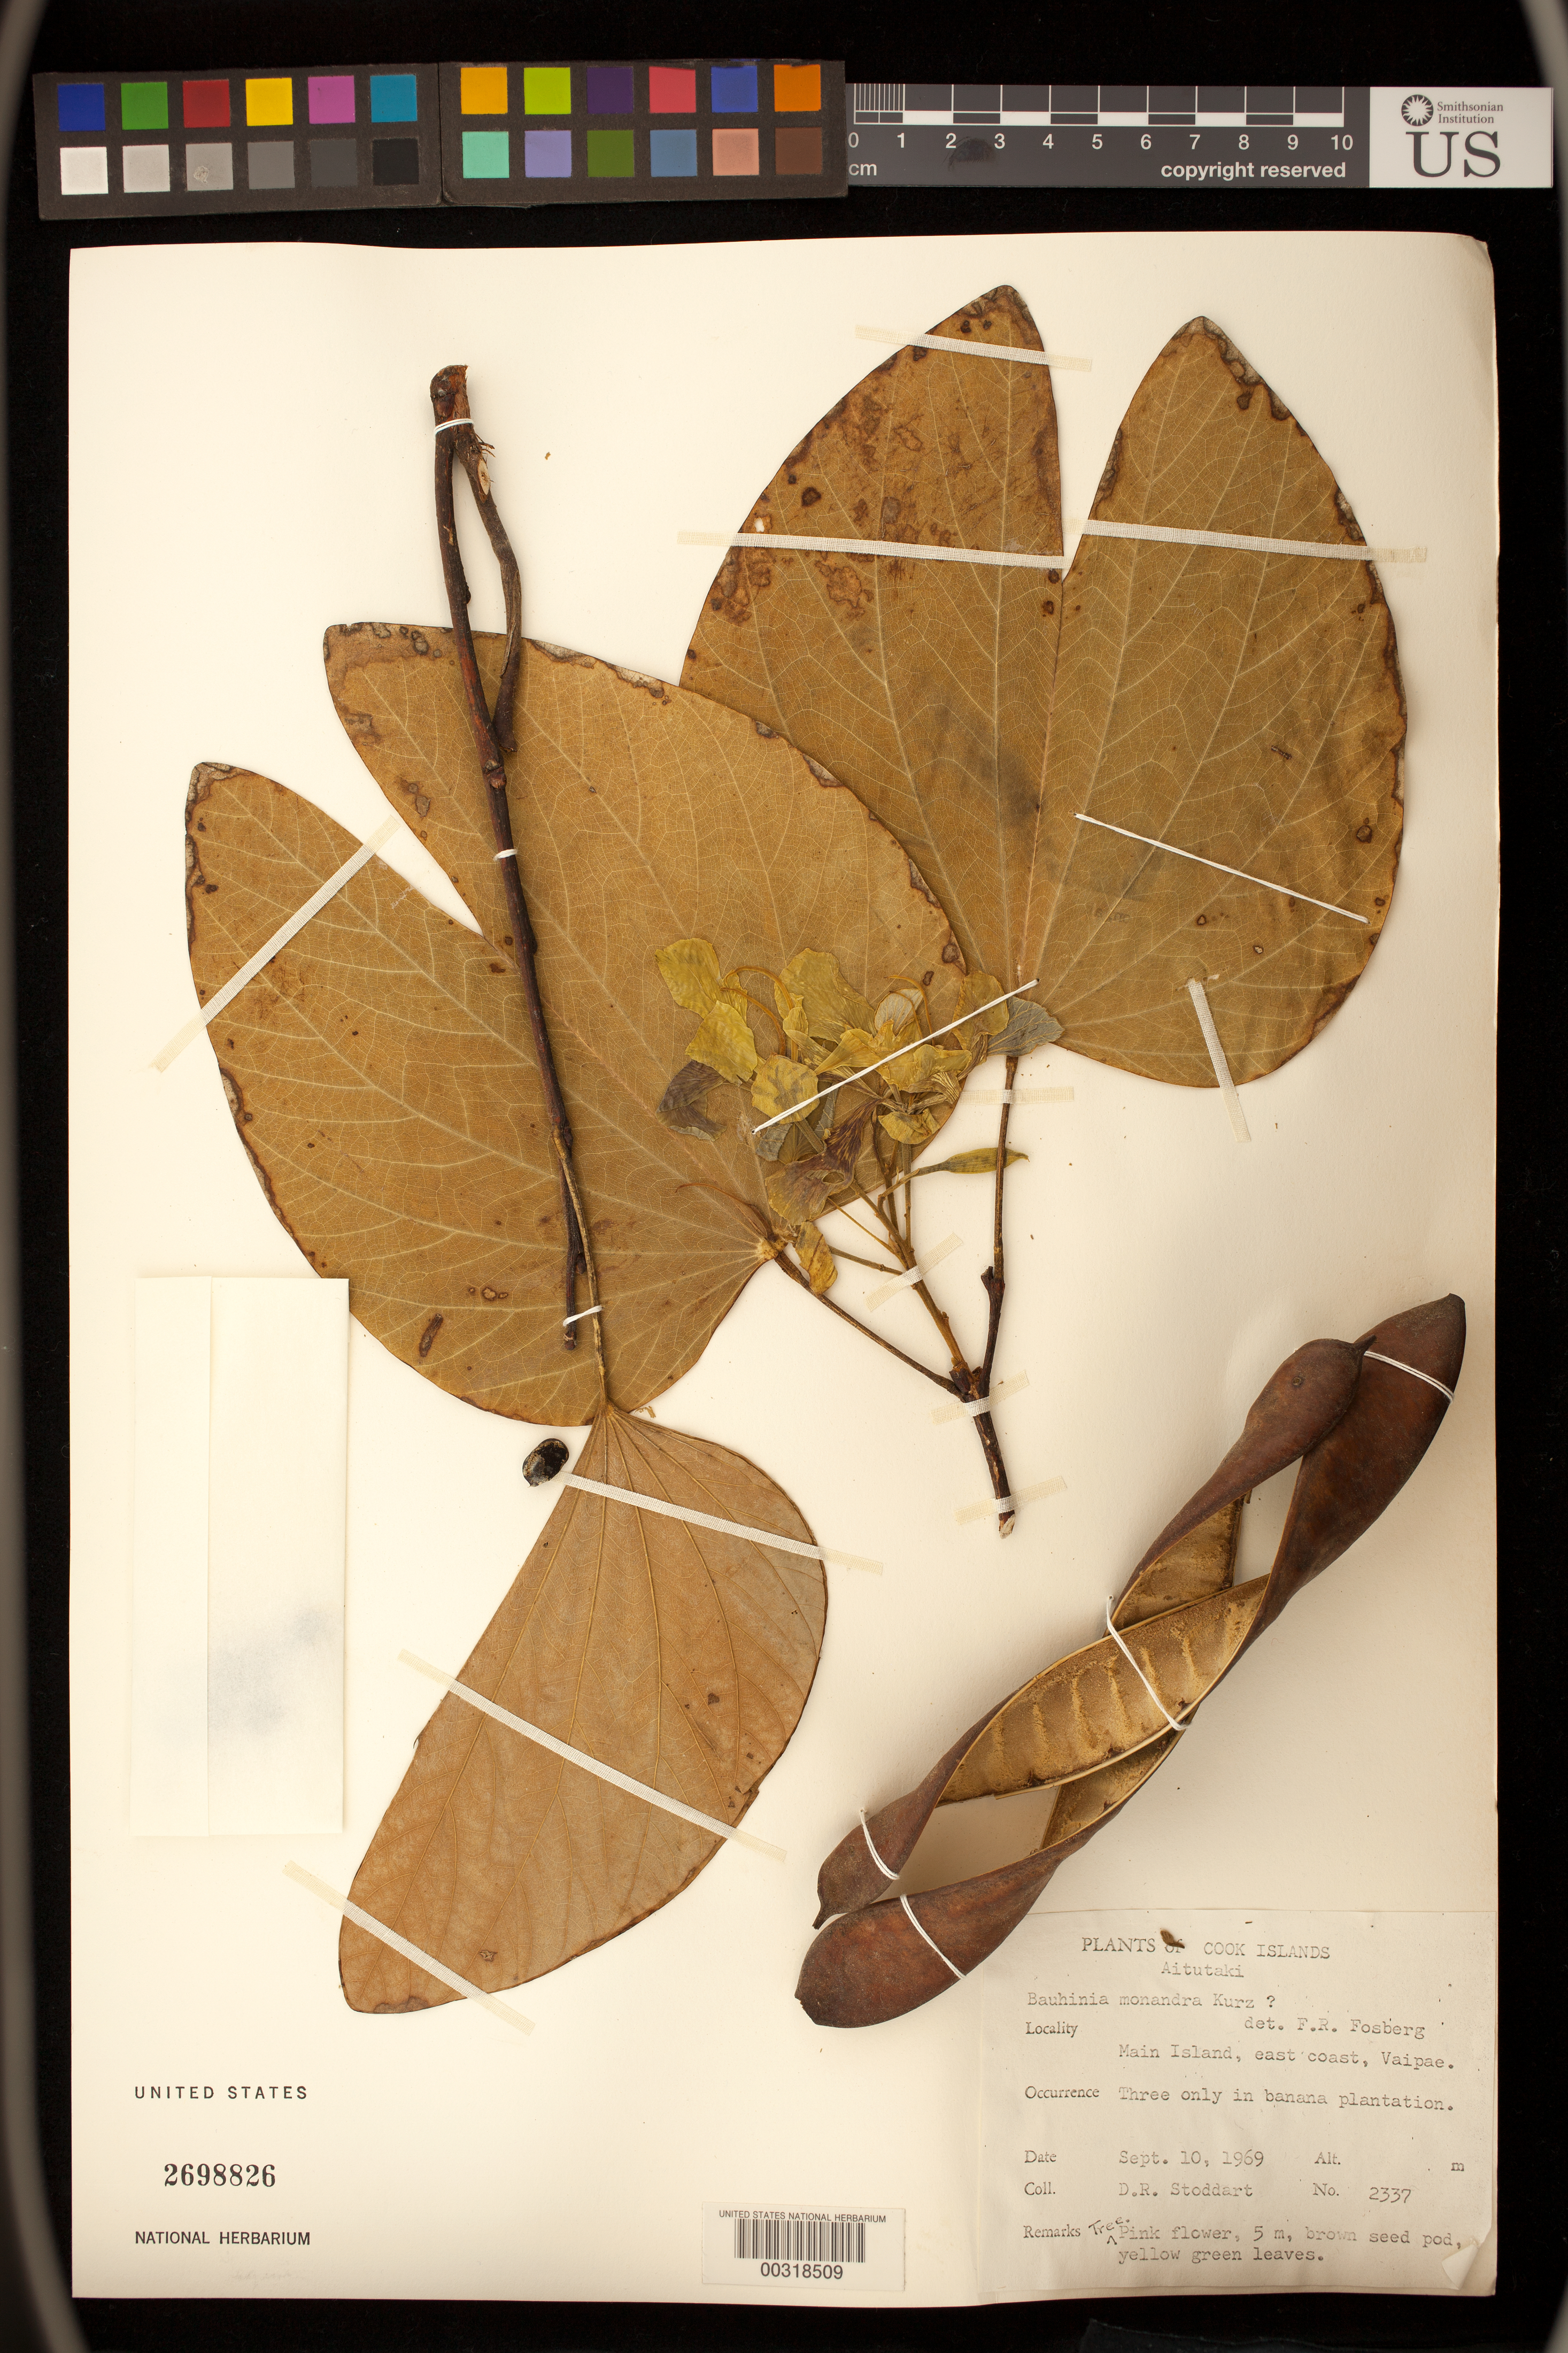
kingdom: Plantae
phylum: Tracheophyta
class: Magnoliopsida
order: Fabales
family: Fabaceae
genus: Bauhinia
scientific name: Bauhinia monandra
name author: Kurz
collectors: D. R. Stoddart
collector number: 2337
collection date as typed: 10 Sep 1969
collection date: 1969-09-10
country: Cook Islands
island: Aitutaki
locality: Main Island, E coast, Vaipae, Aitutaki [Southern Cook Is.]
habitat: Banana plantation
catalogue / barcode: US 2698826